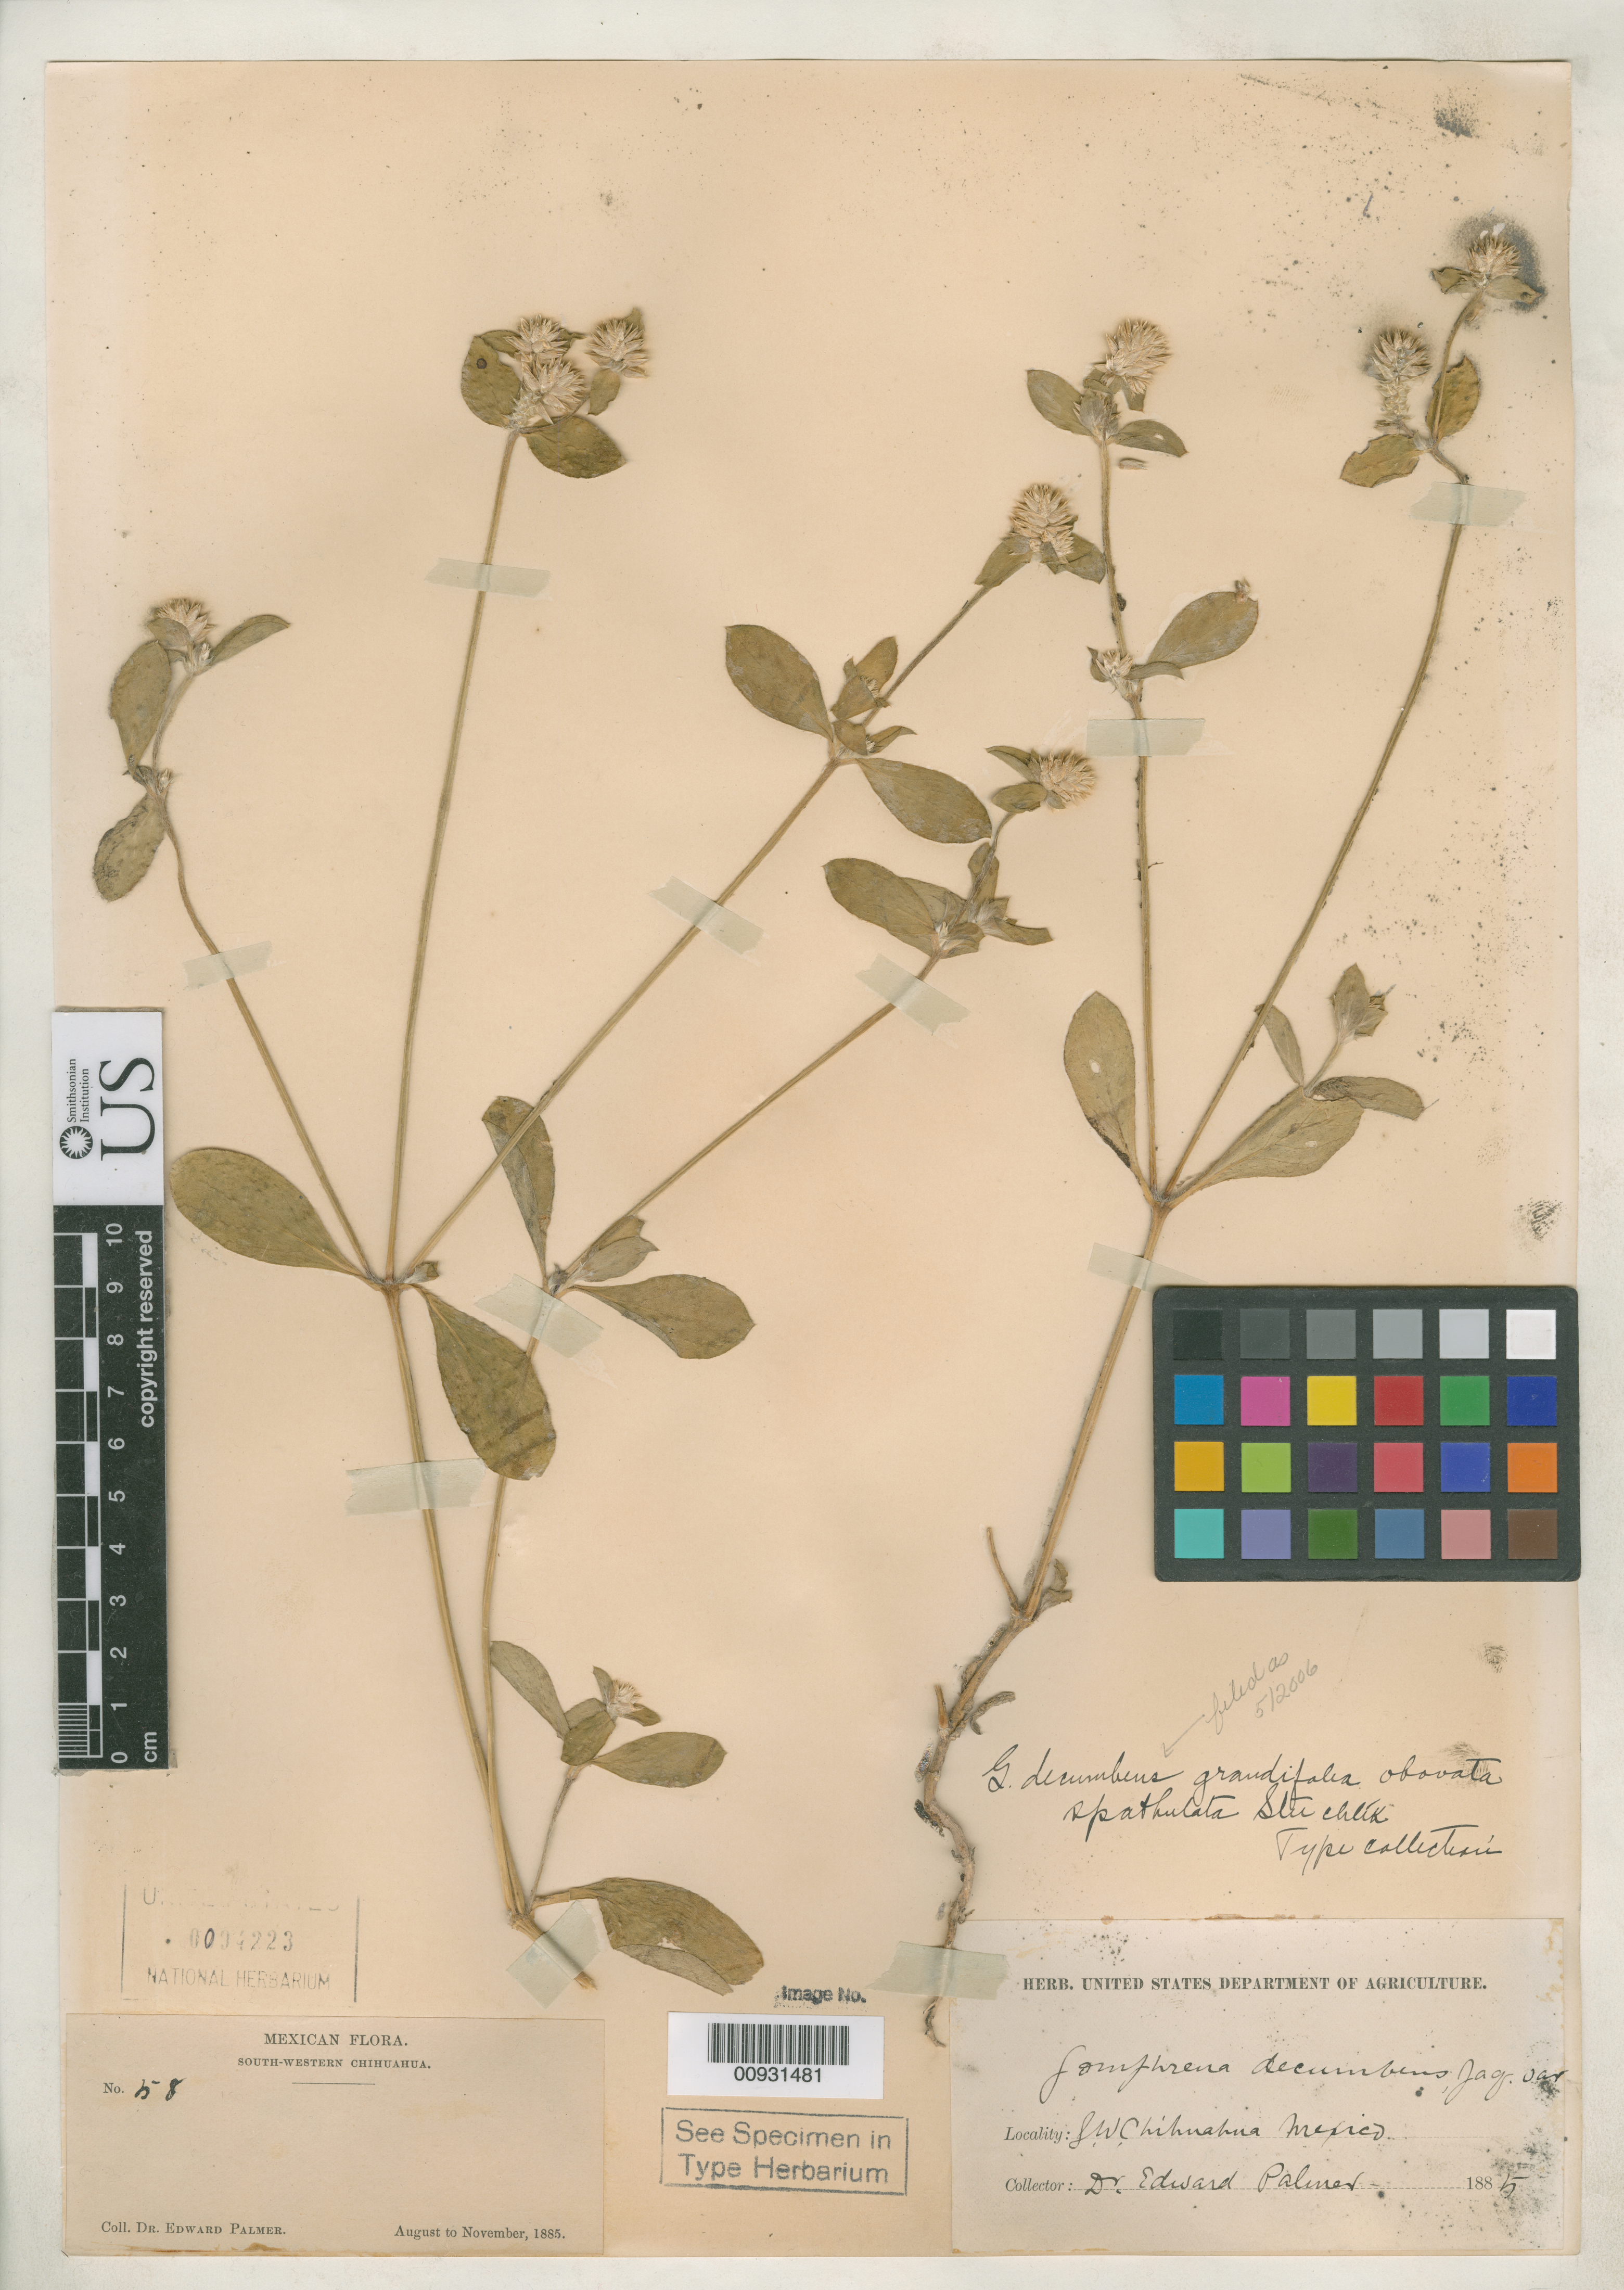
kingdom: Plantae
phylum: Tracheophyta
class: Magnoliopsida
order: Caryophyllales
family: Amaranthaceae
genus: Gomphrena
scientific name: Gomphrena decumbens subf. spathulata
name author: Stuchlík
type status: Isosyntype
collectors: E. Palmer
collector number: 58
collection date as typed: Aug 1885 to Nov 1885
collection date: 1885-08/1885-11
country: Mexico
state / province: Chihuahua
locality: South-western Chihuahua.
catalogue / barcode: US 94223